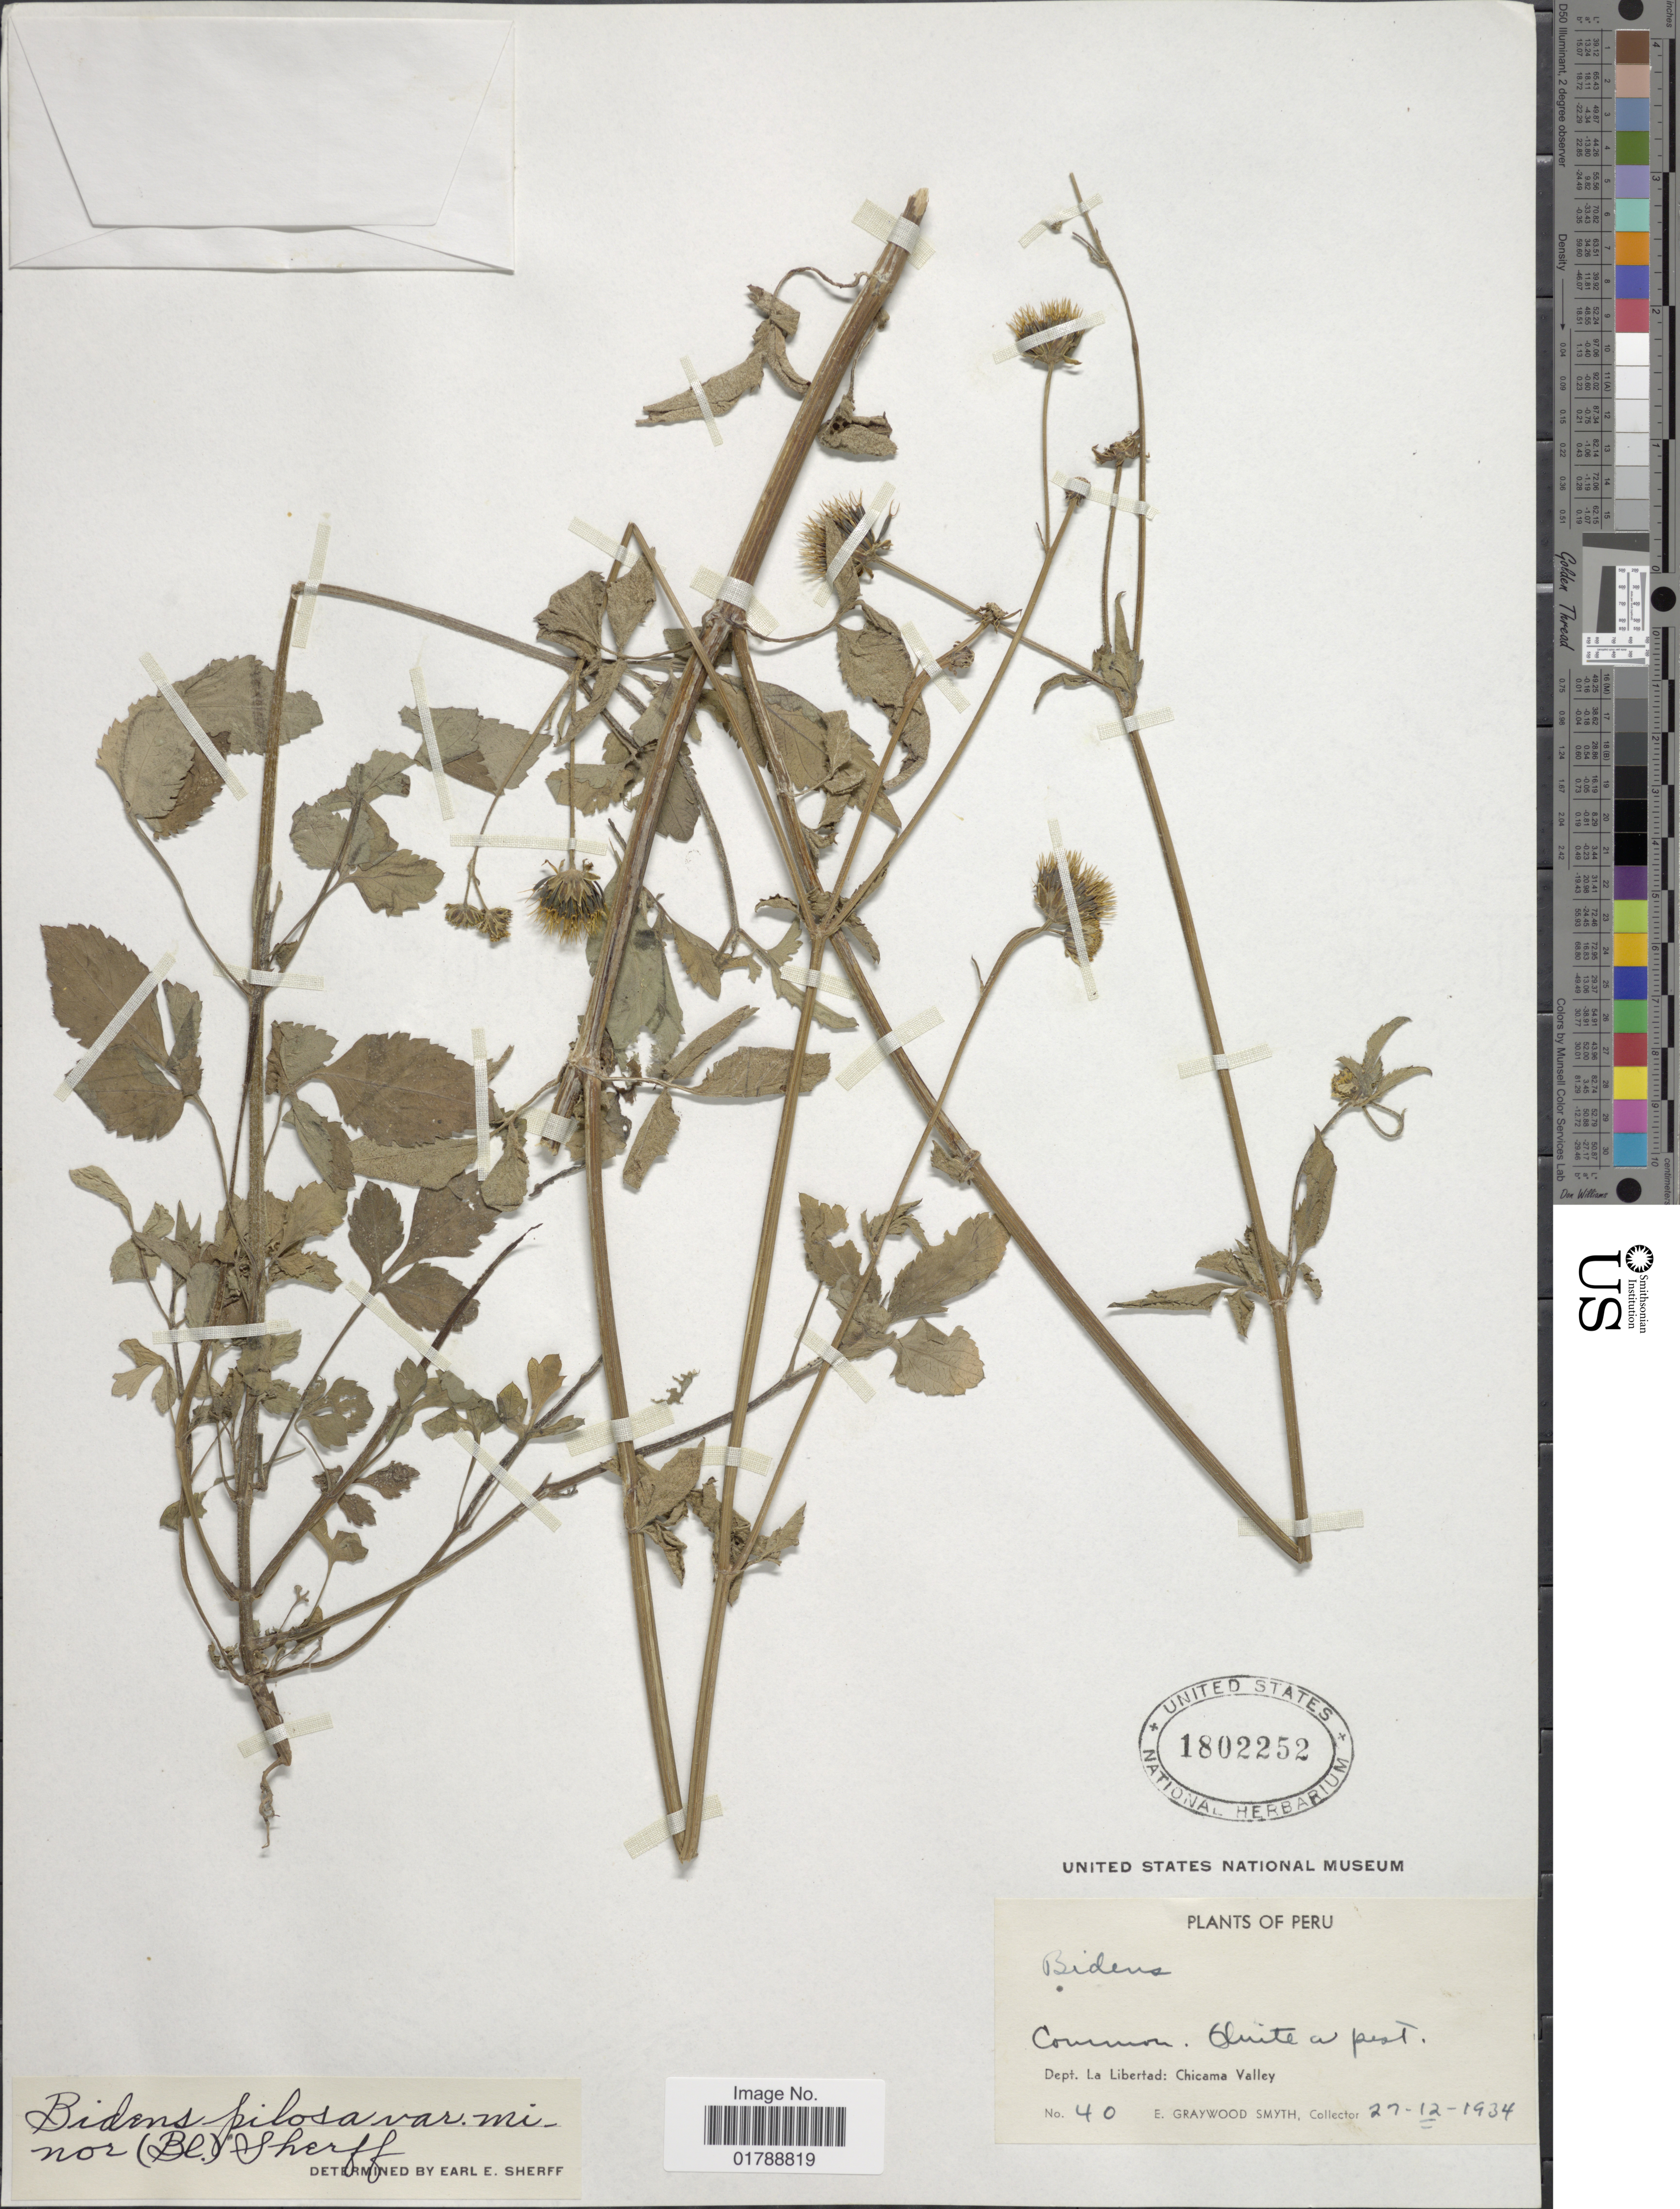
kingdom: Plantae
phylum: Tracheophyta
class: Magnoliopsida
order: Asterales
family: Asteraceae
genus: Bidens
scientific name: Bidens pilosa var. minor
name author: (Blume) Sherff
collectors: E. G. Smyth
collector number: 40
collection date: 1934-12-27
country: Peru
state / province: La Libertad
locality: Chicama Valley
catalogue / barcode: US 1802252